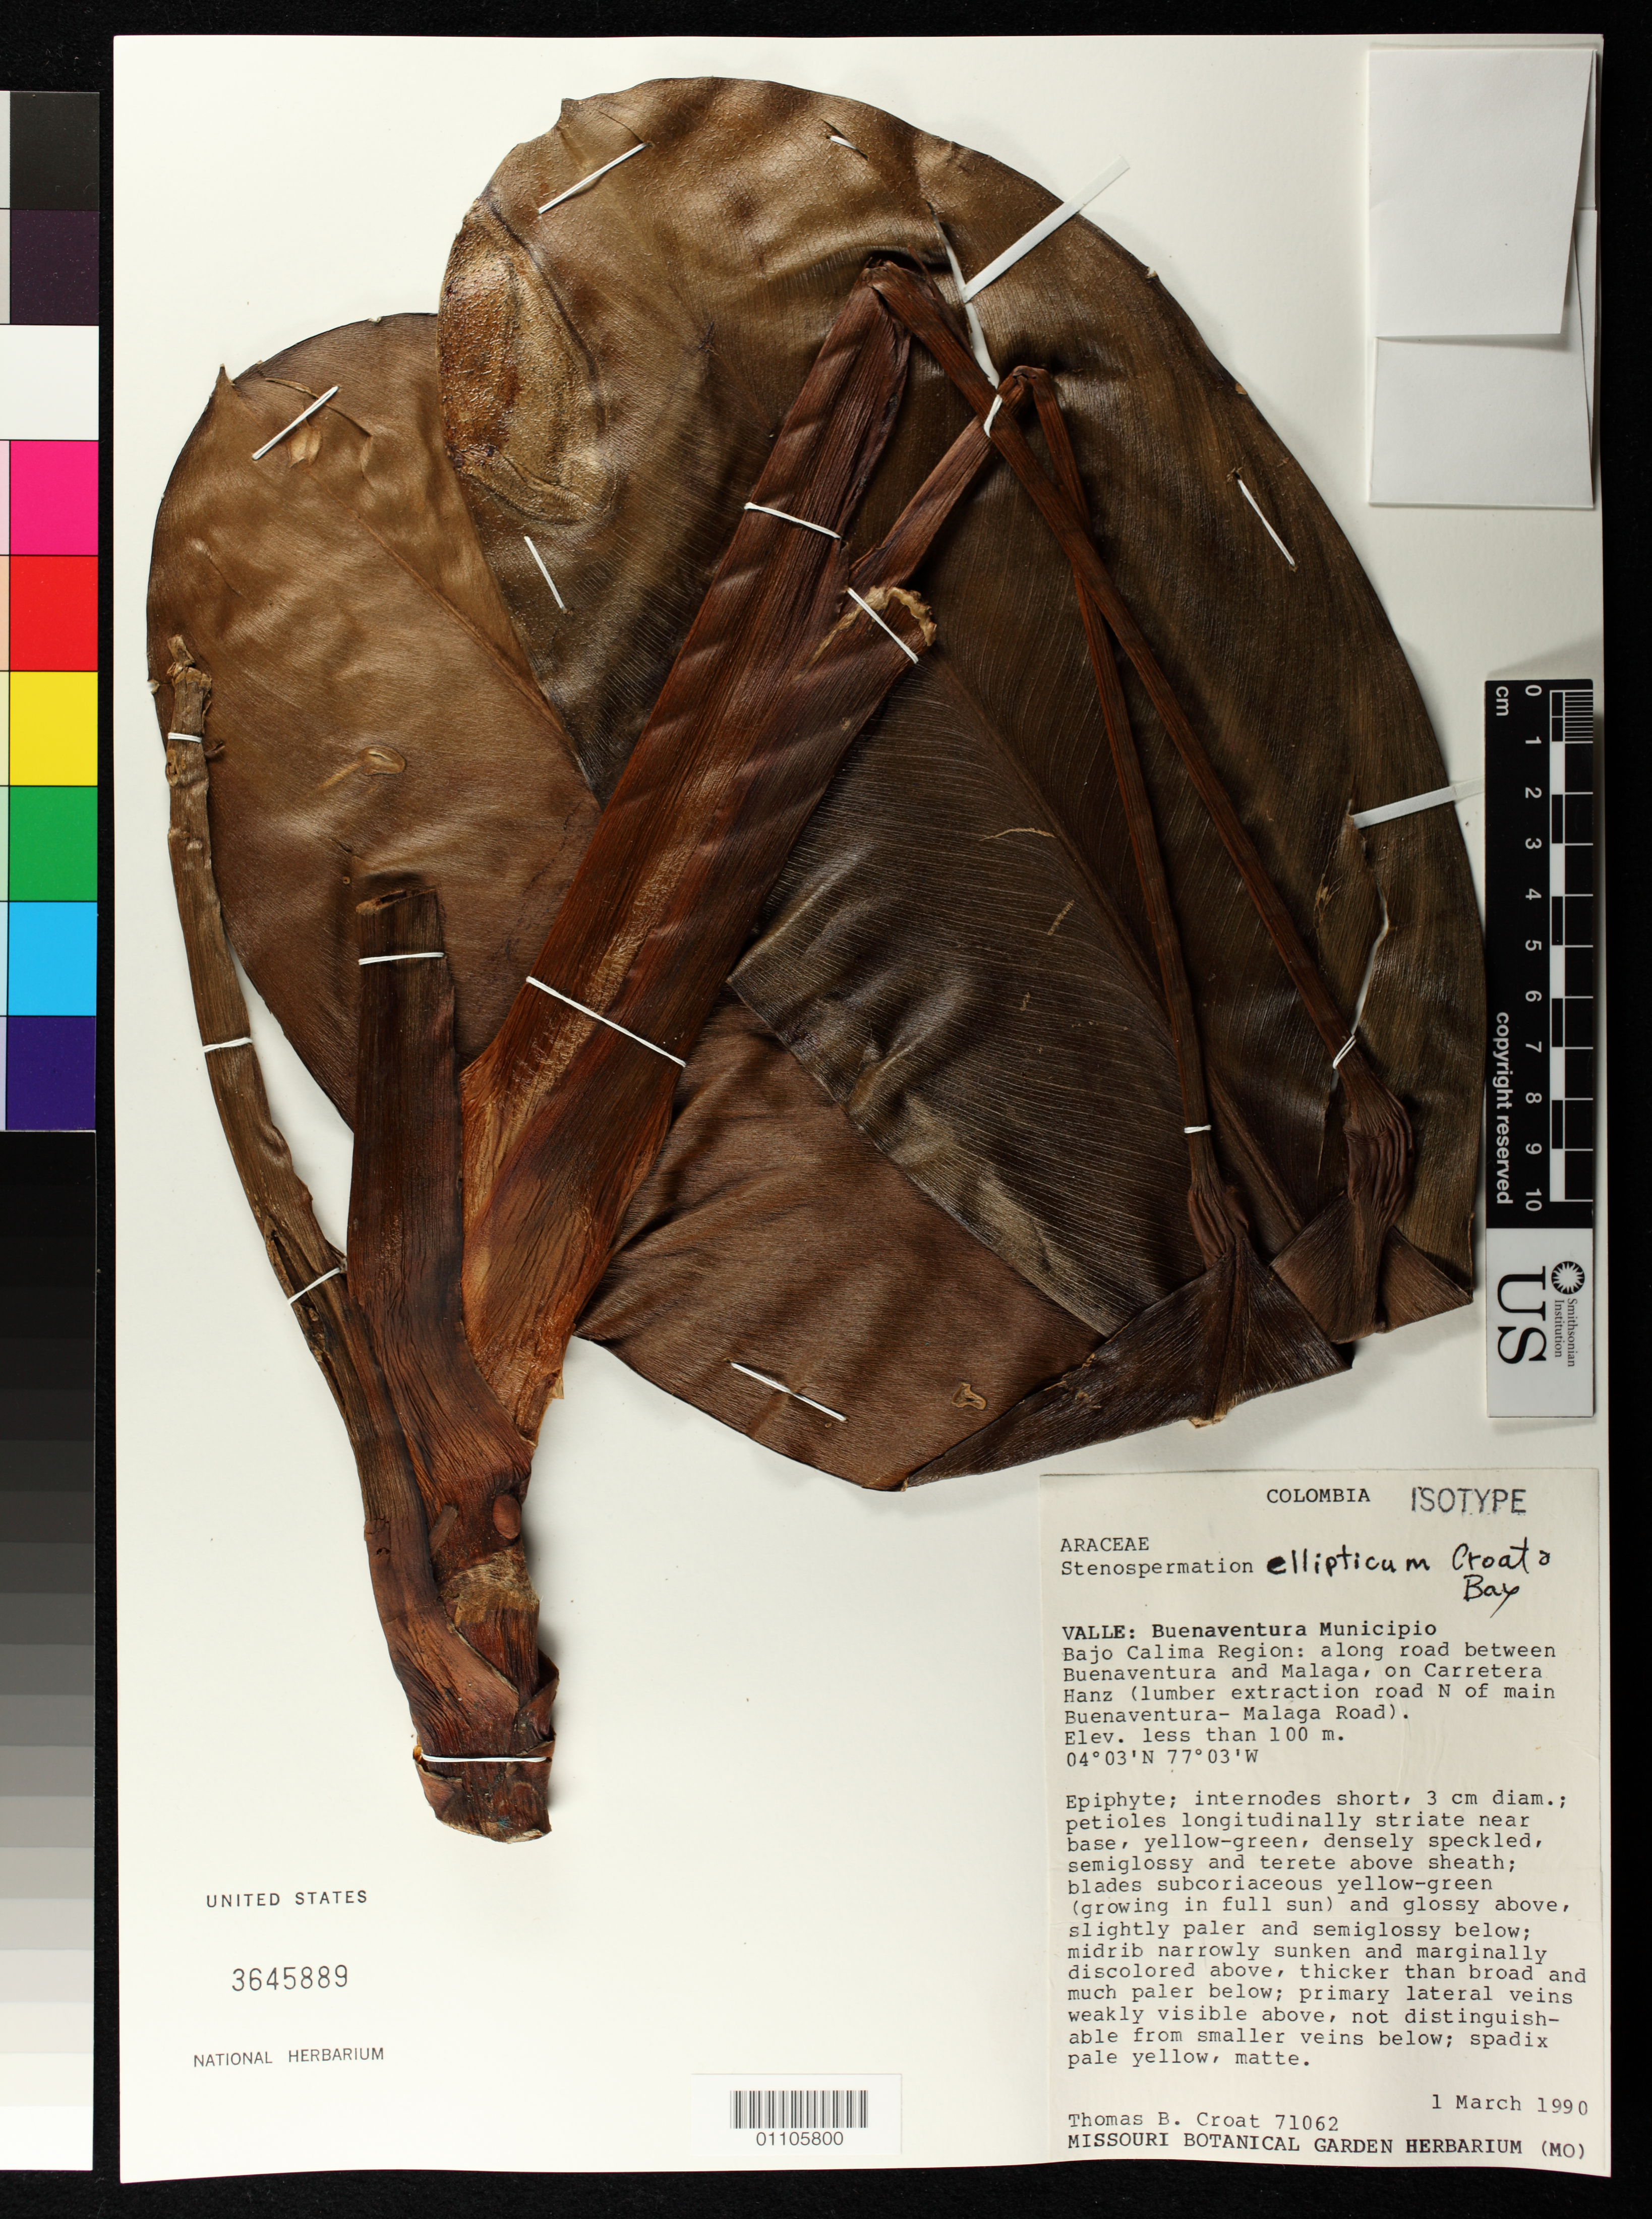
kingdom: Plantae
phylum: Tracheophyta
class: Liliopsida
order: Alismatales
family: Araceae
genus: Stenospermation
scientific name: Stenospermation ellipticum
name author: Croat & D.C. Bay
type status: Isotype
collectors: T. B. Croat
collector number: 71062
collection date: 1990-03-01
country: Colombia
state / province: Valle del Cauca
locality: Valle: Buenaventura Municipio. Bajo Calima Region: along road between Buenaventura and Malaga, on Carretera Hanz (lumber extraction road N of main Buenaventura-Malaga Road)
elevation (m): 100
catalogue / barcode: US 3645889